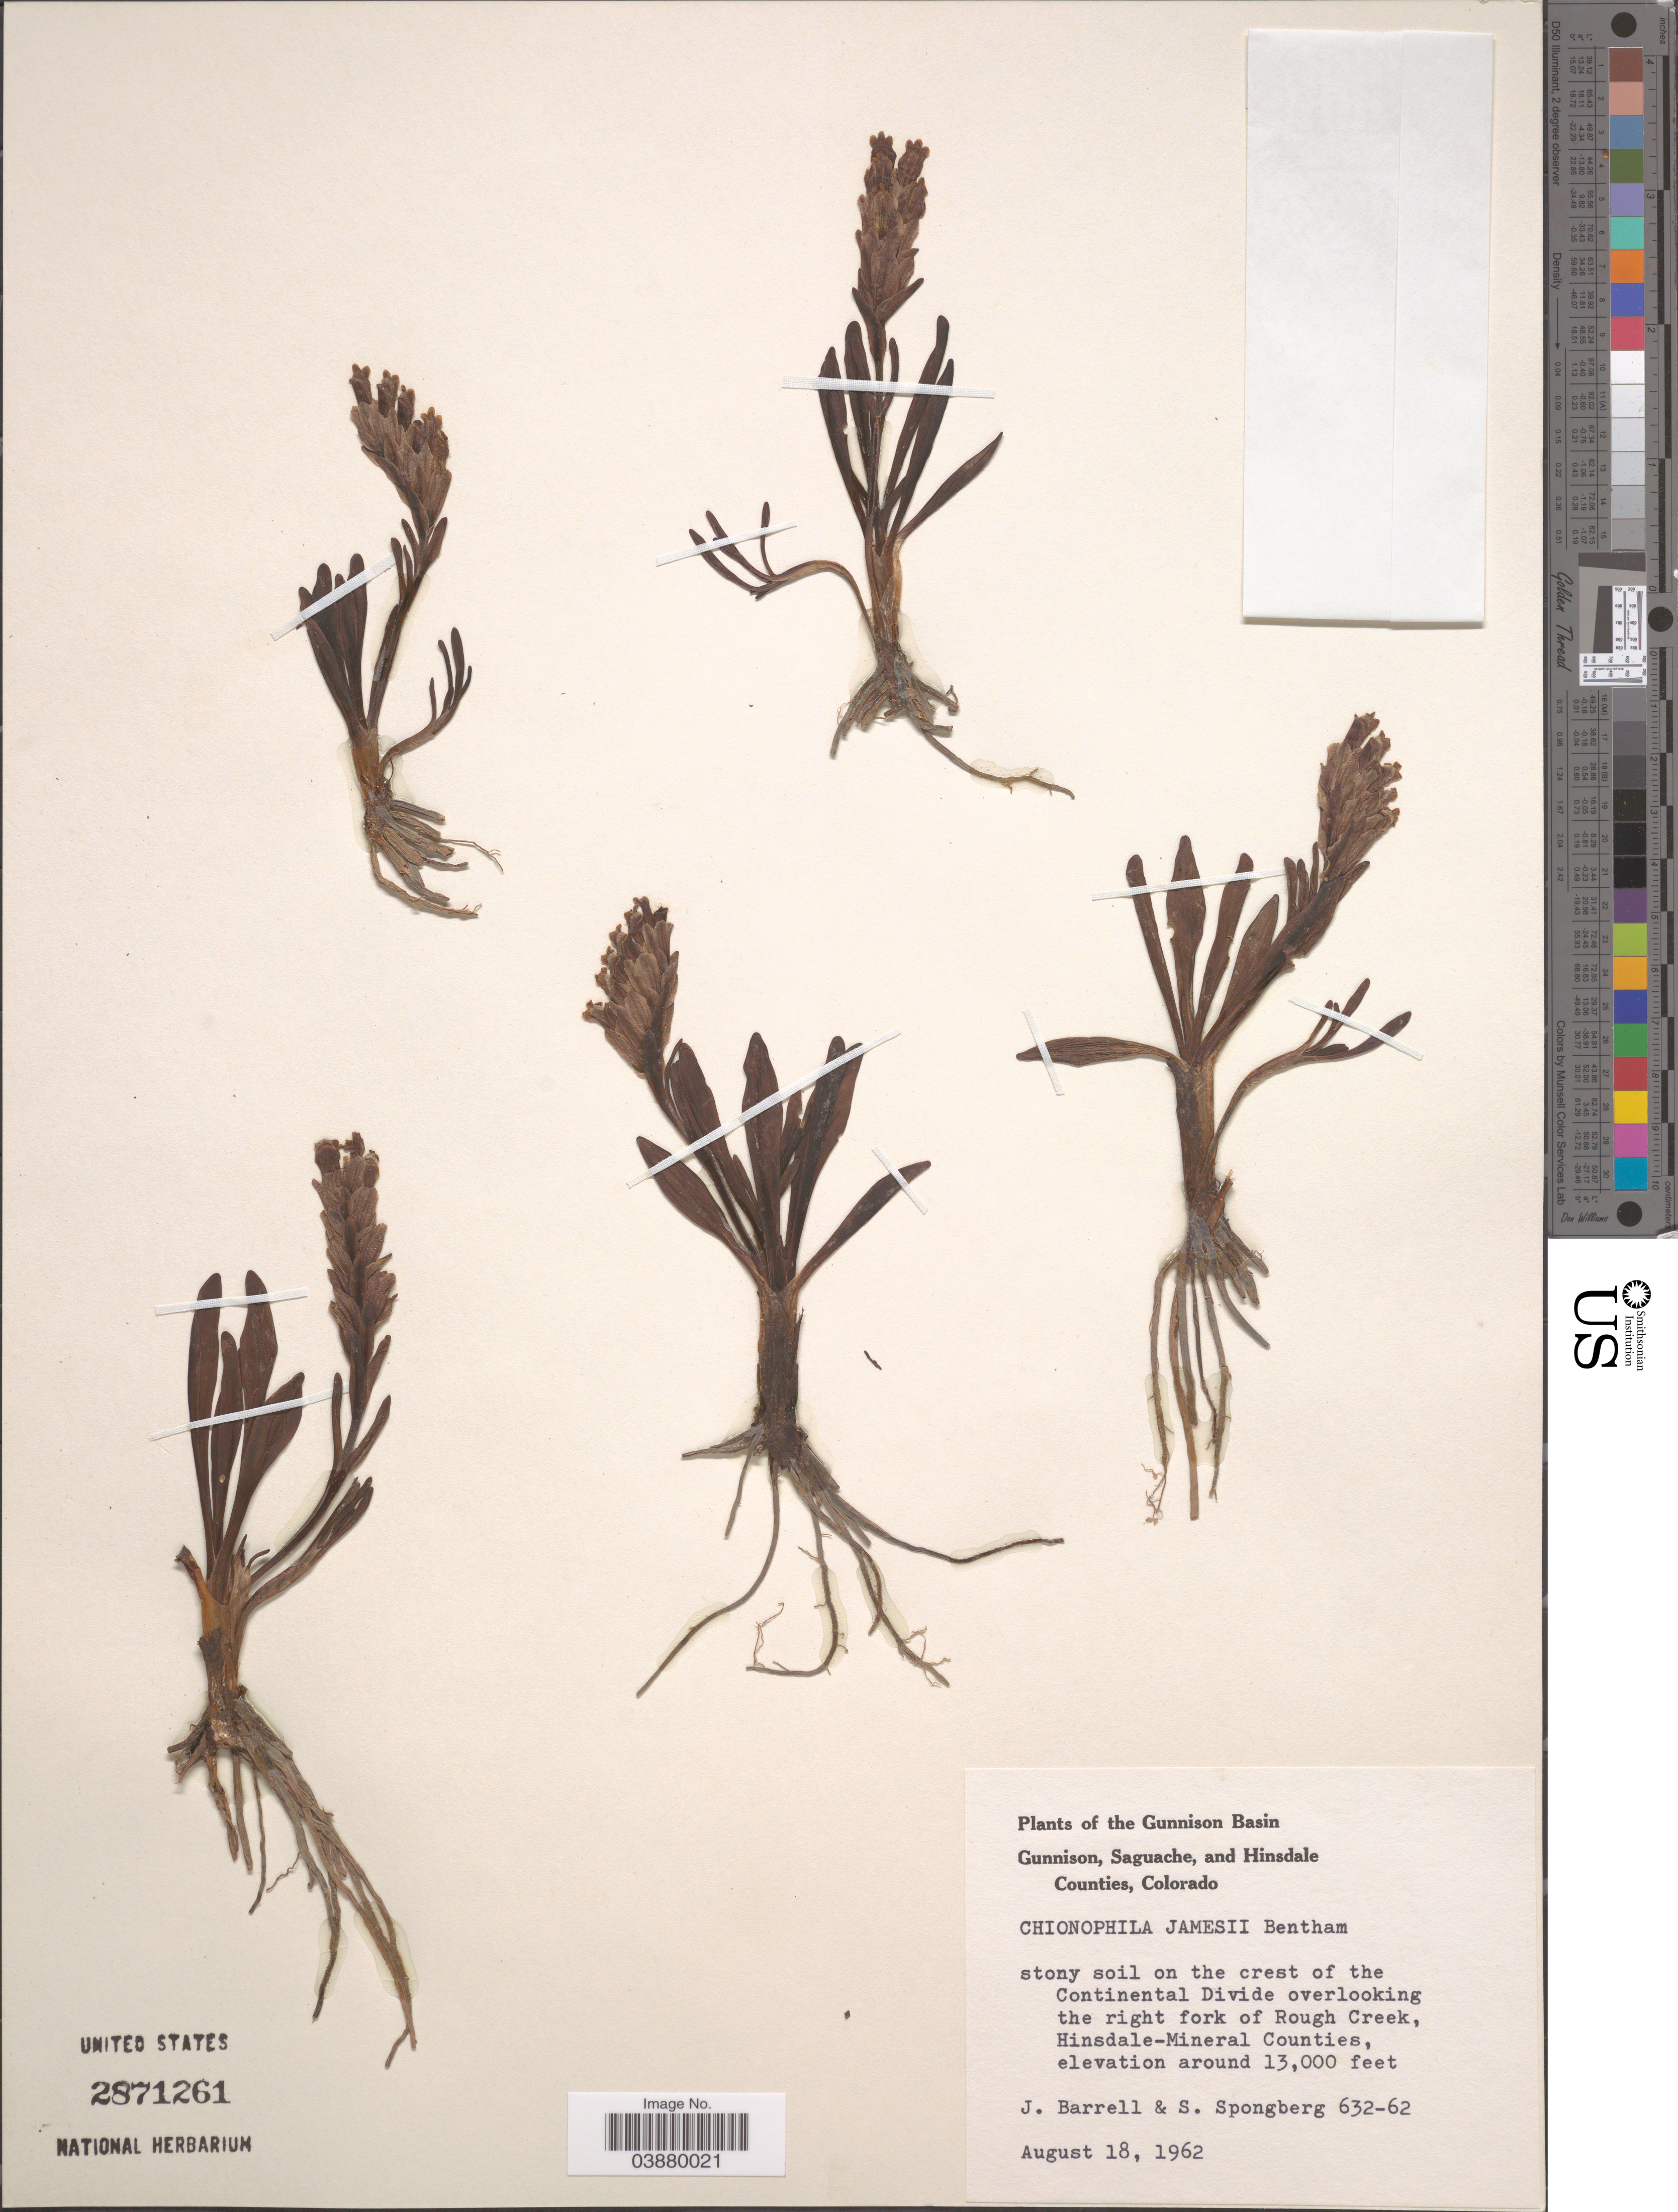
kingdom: Plantae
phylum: Tracheophyta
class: Magnoliopsida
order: Lamiales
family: Plantaginaceae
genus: Chionophila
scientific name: Chionophila jamesii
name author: Benth.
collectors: J. Barrell & S. A.Spongberg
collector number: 632-62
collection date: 1962-08-18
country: United States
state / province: Colorado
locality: The Gunnison Basin. Stony soil on the crest of the Continental Divide overlooking the right fork of Rough Creek, Hinsdale-Mineral Counties.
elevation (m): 3962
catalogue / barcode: US 2871261